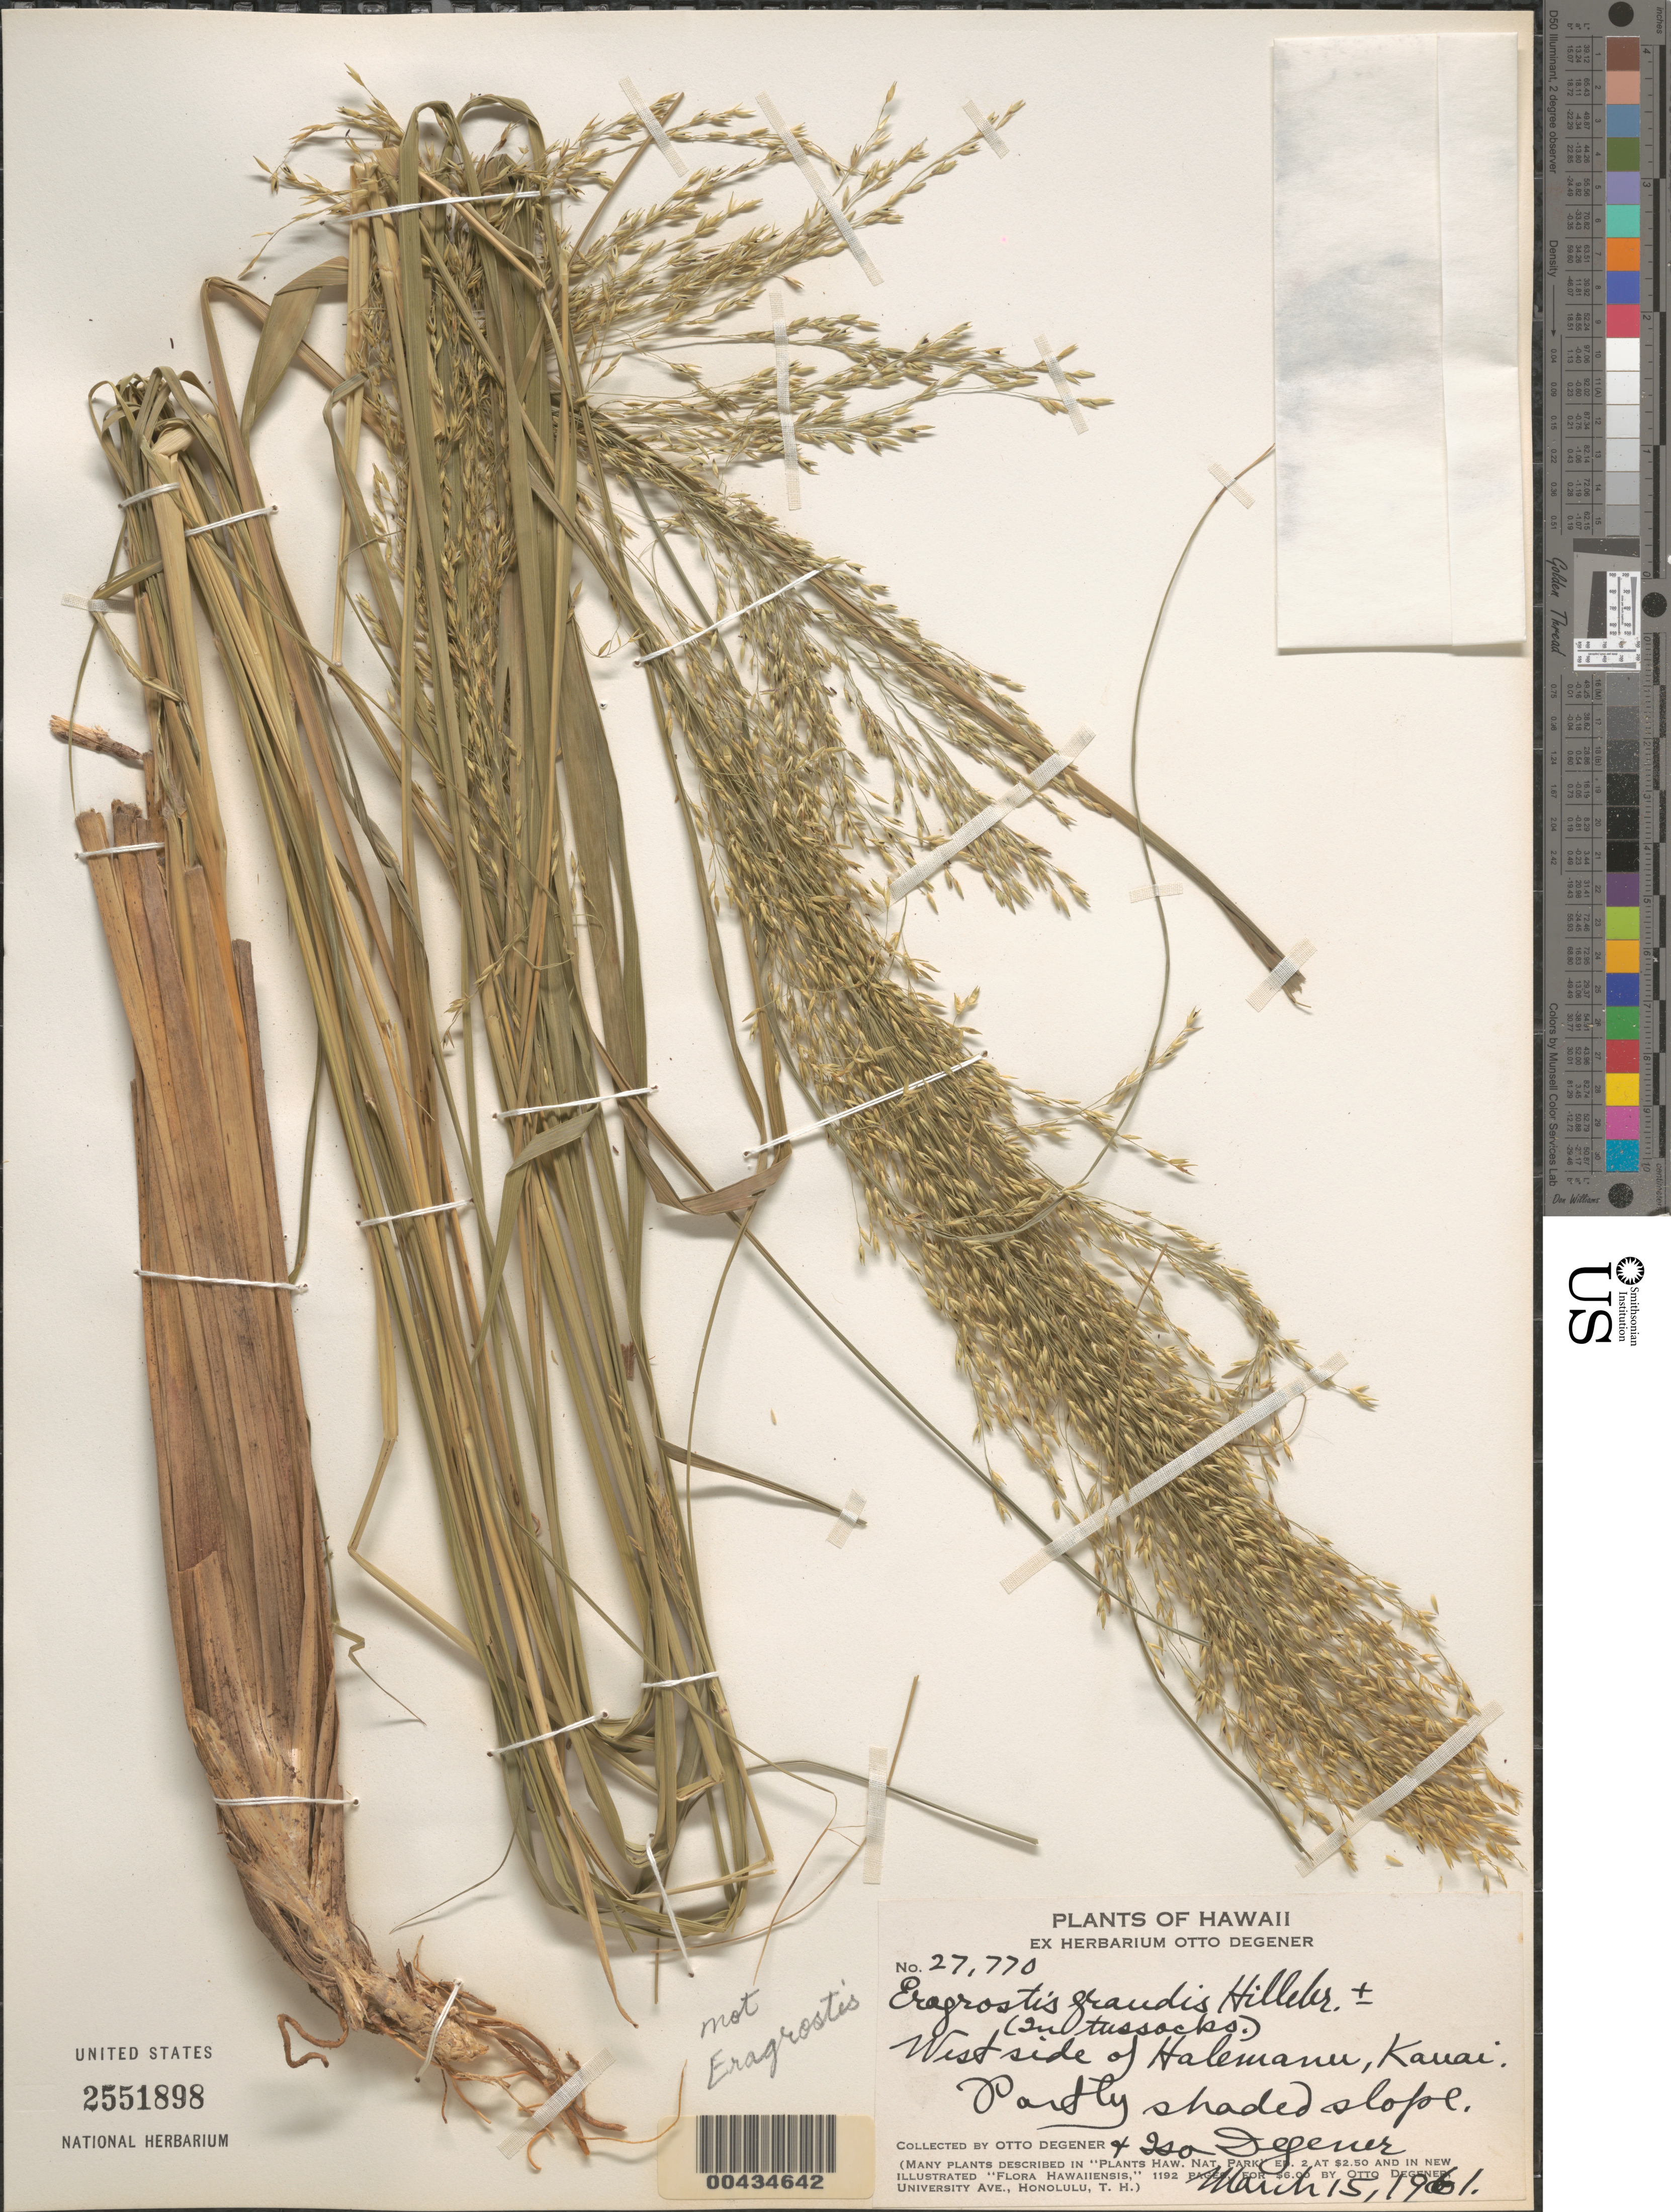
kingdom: Plantae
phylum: Tracheophyta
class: Liliopsida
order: Poales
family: Poaceae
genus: Panicum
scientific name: Panicum lineale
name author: H. St. John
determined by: Clayton, W. D.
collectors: O. Degener & I. Degener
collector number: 27770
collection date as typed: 15 Mar 1961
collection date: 1961-03-15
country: United States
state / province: Hawaii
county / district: Kauai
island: Kaua'i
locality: West side of Halemanu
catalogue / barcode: US 2551898